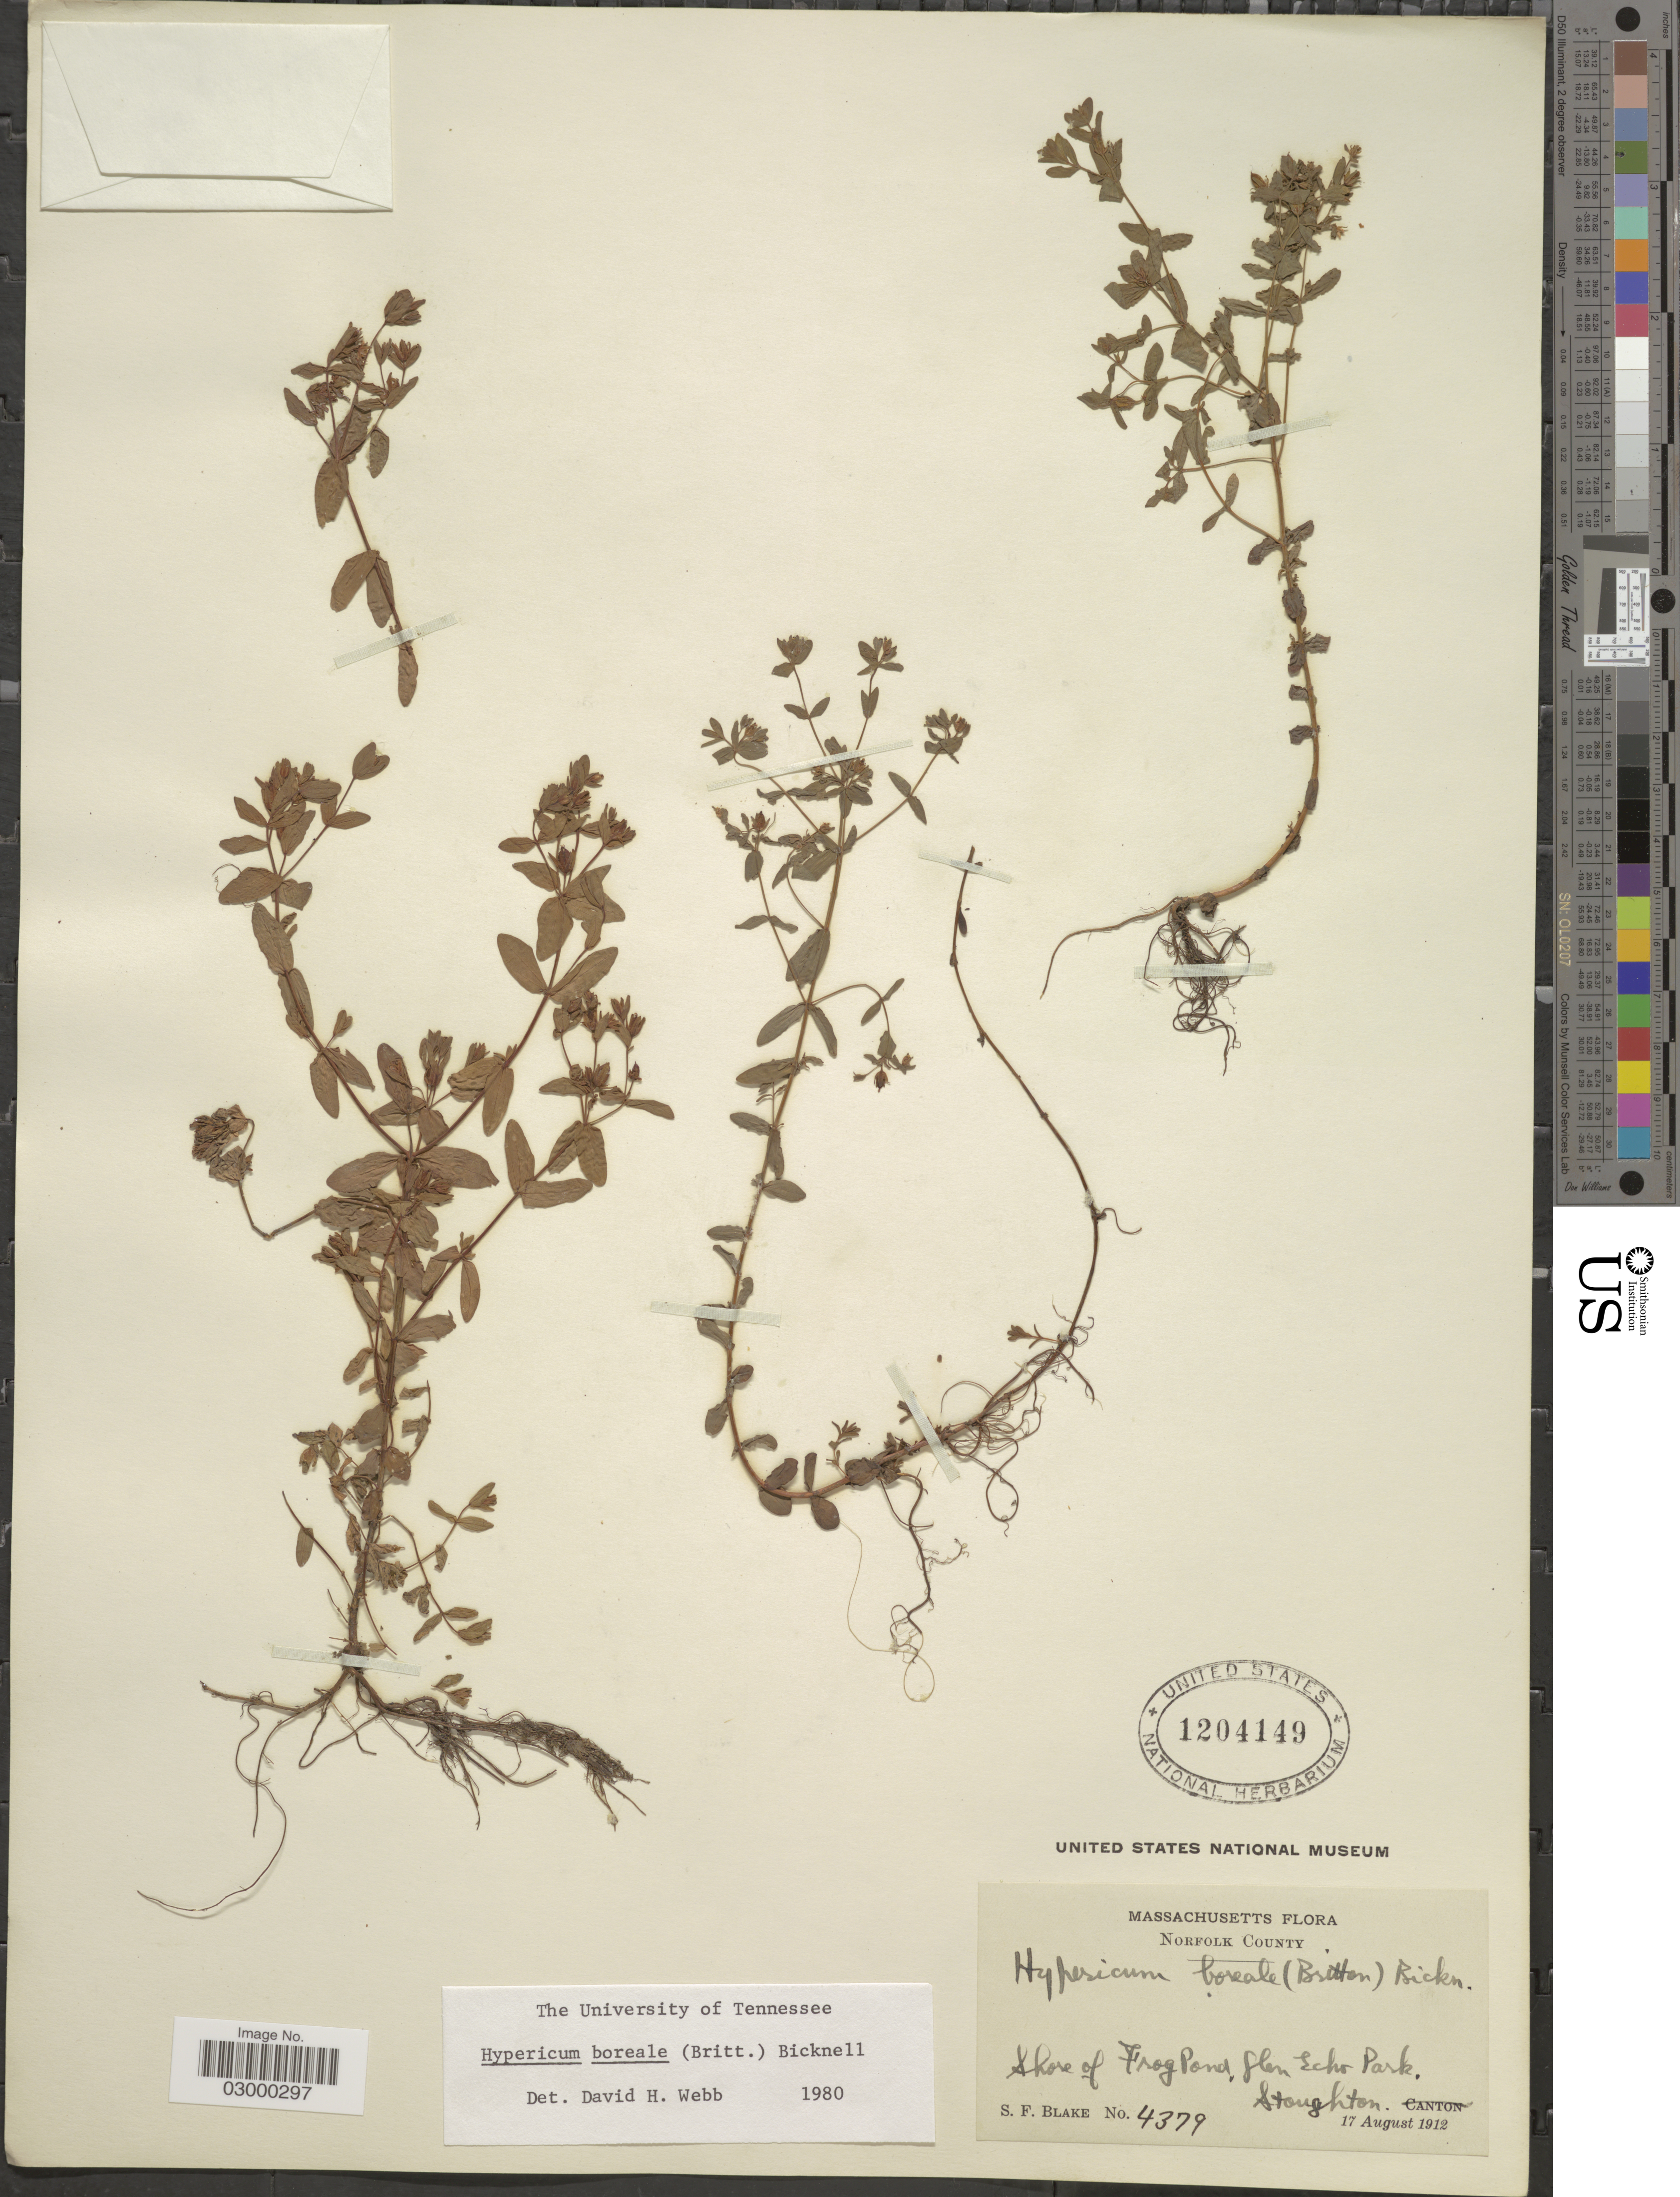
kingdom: Plantae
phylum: Tracheophyta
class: Magnoliopsida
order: Malpighiales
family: Hypericaceae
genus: Hypericum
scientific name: Hypericum boreale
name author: (Britton) E.P. Bicknell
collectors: S. Blake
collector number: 4379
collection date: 1912-08-17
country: United States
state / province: Massachusetts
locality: Norfolk County, Shore of Frog Pond, Glen Echo Park, Stoughton.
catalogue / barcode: US 1204149